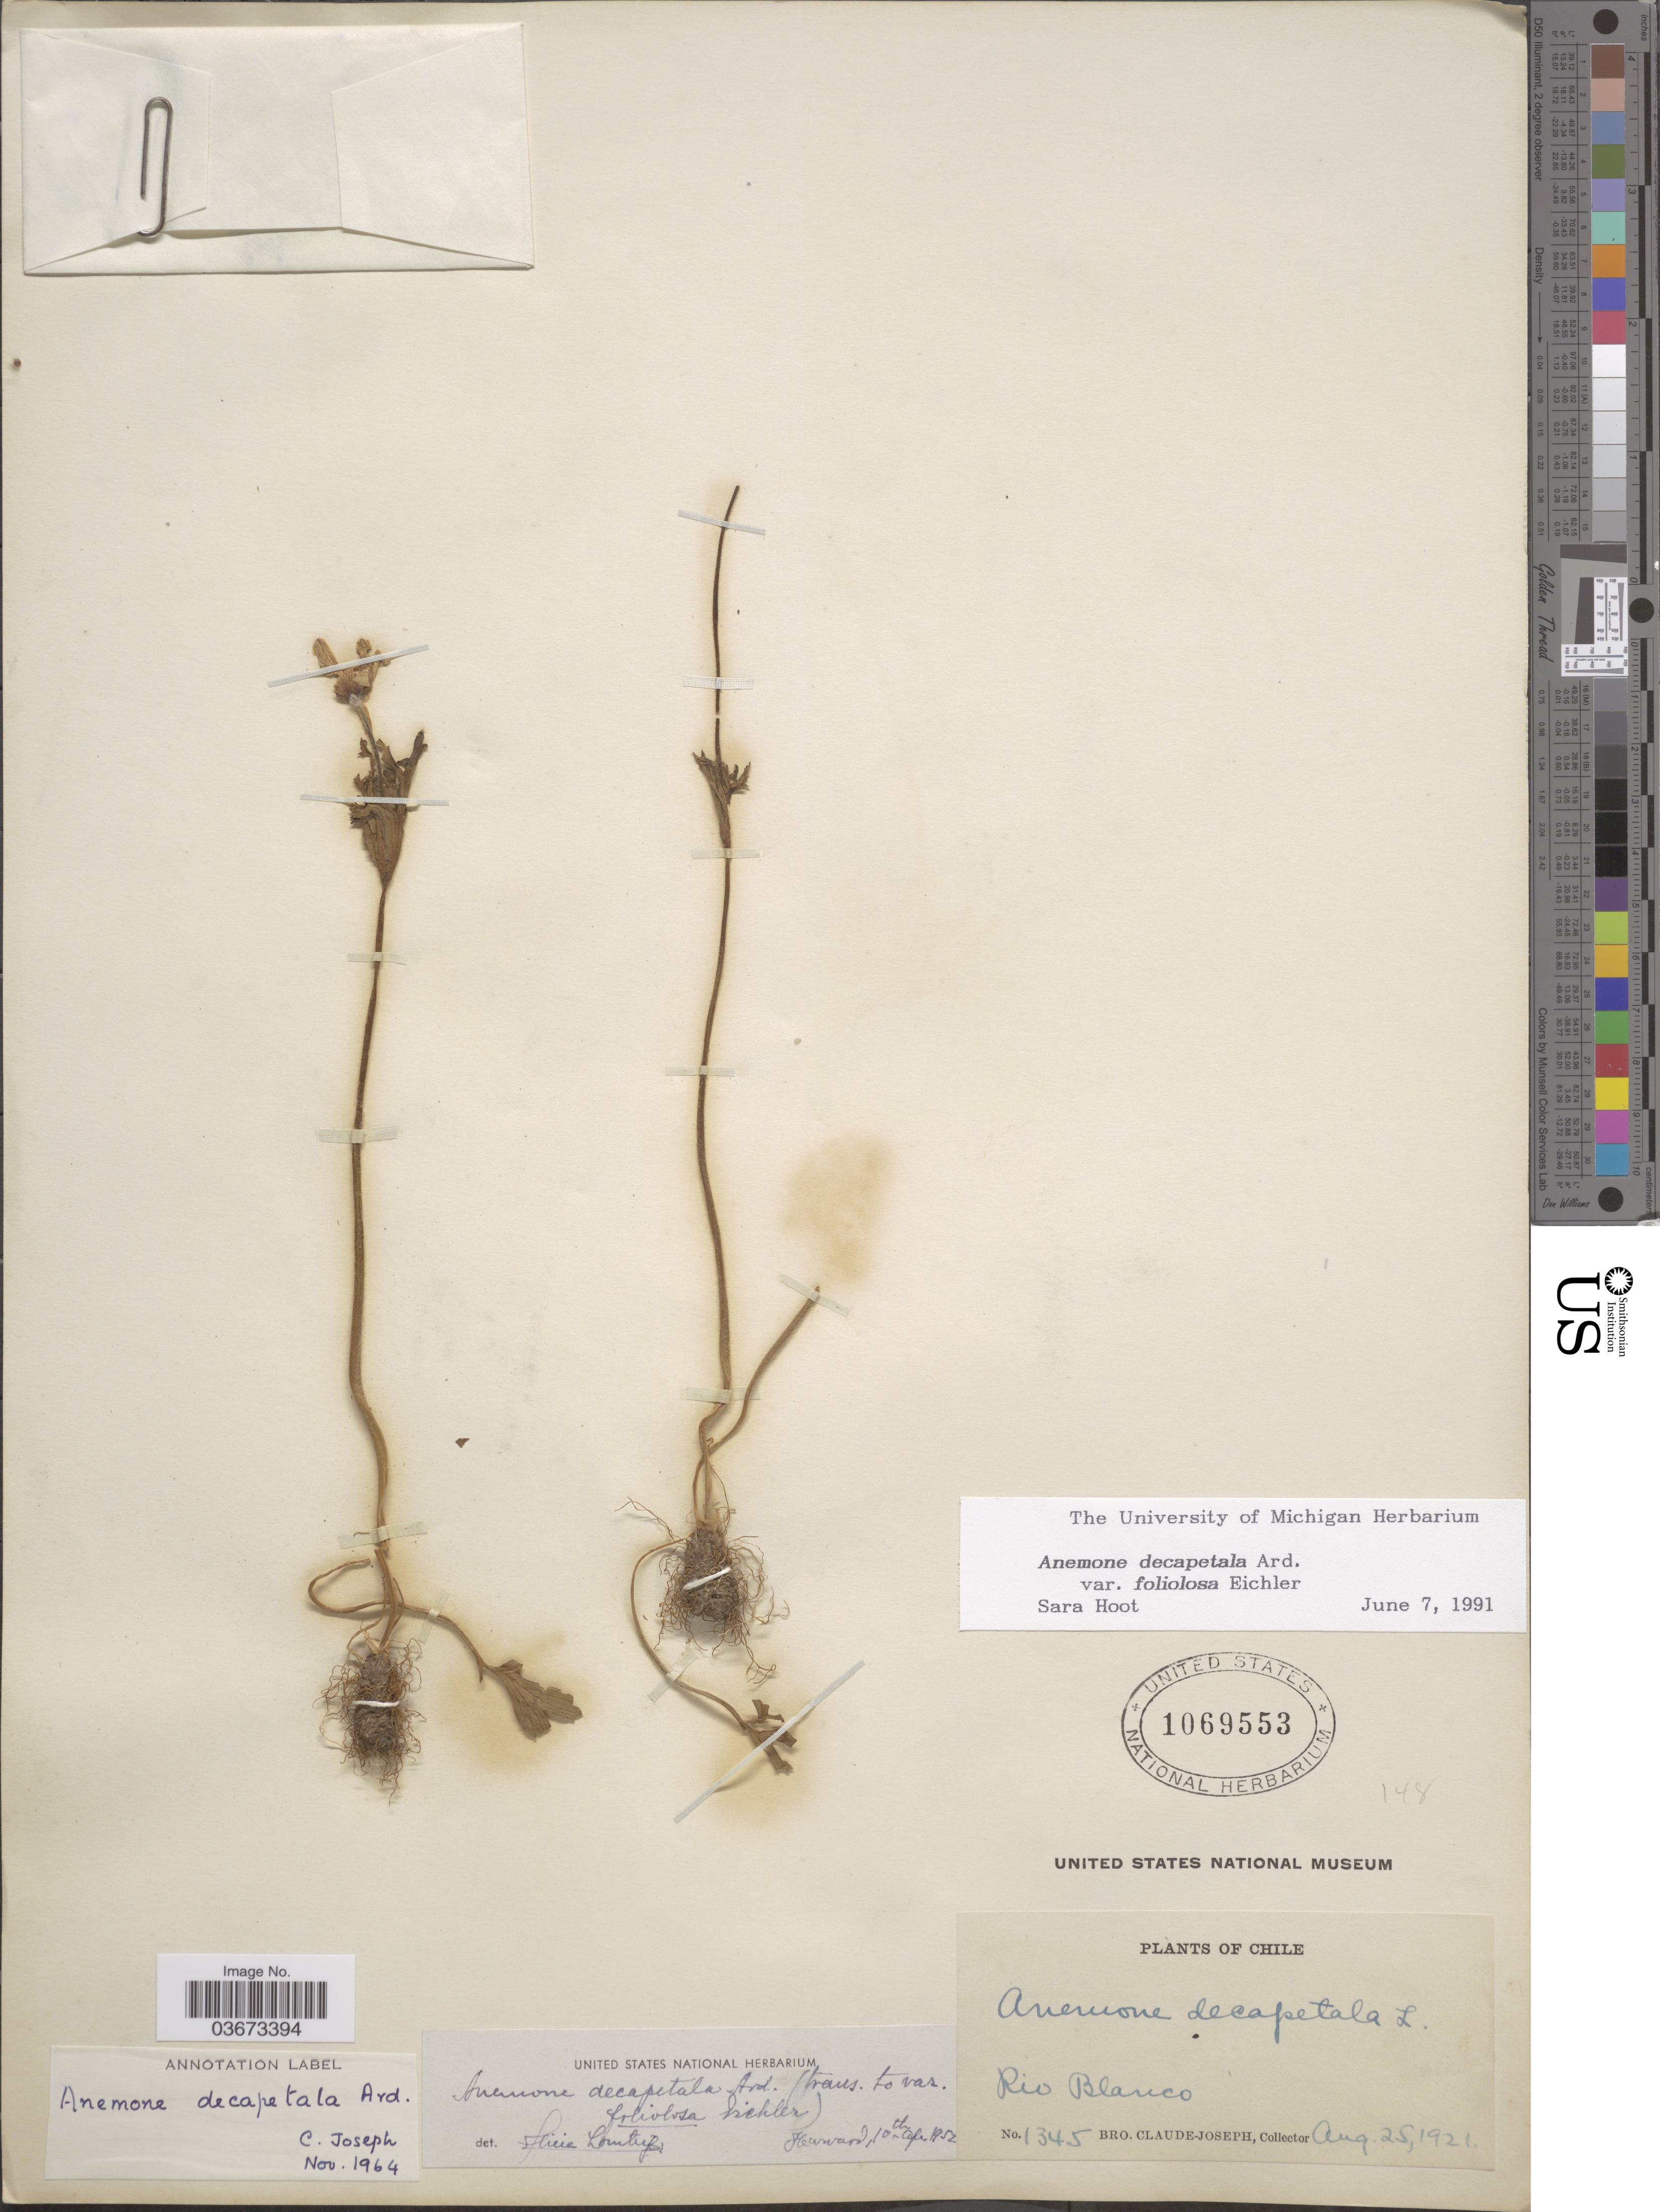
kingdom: Plantae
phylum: Tracheophyta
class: Magnoliopsida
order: Ranunculales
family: Ranunculaceae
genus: Anemone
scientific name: Anemone cicutifolia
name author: I.M. Johnst.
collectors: Bro. Claude-Joseph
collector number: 1345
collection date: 1921-08-25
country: Chile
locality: Rio Blanco.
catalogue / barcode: US 1069553